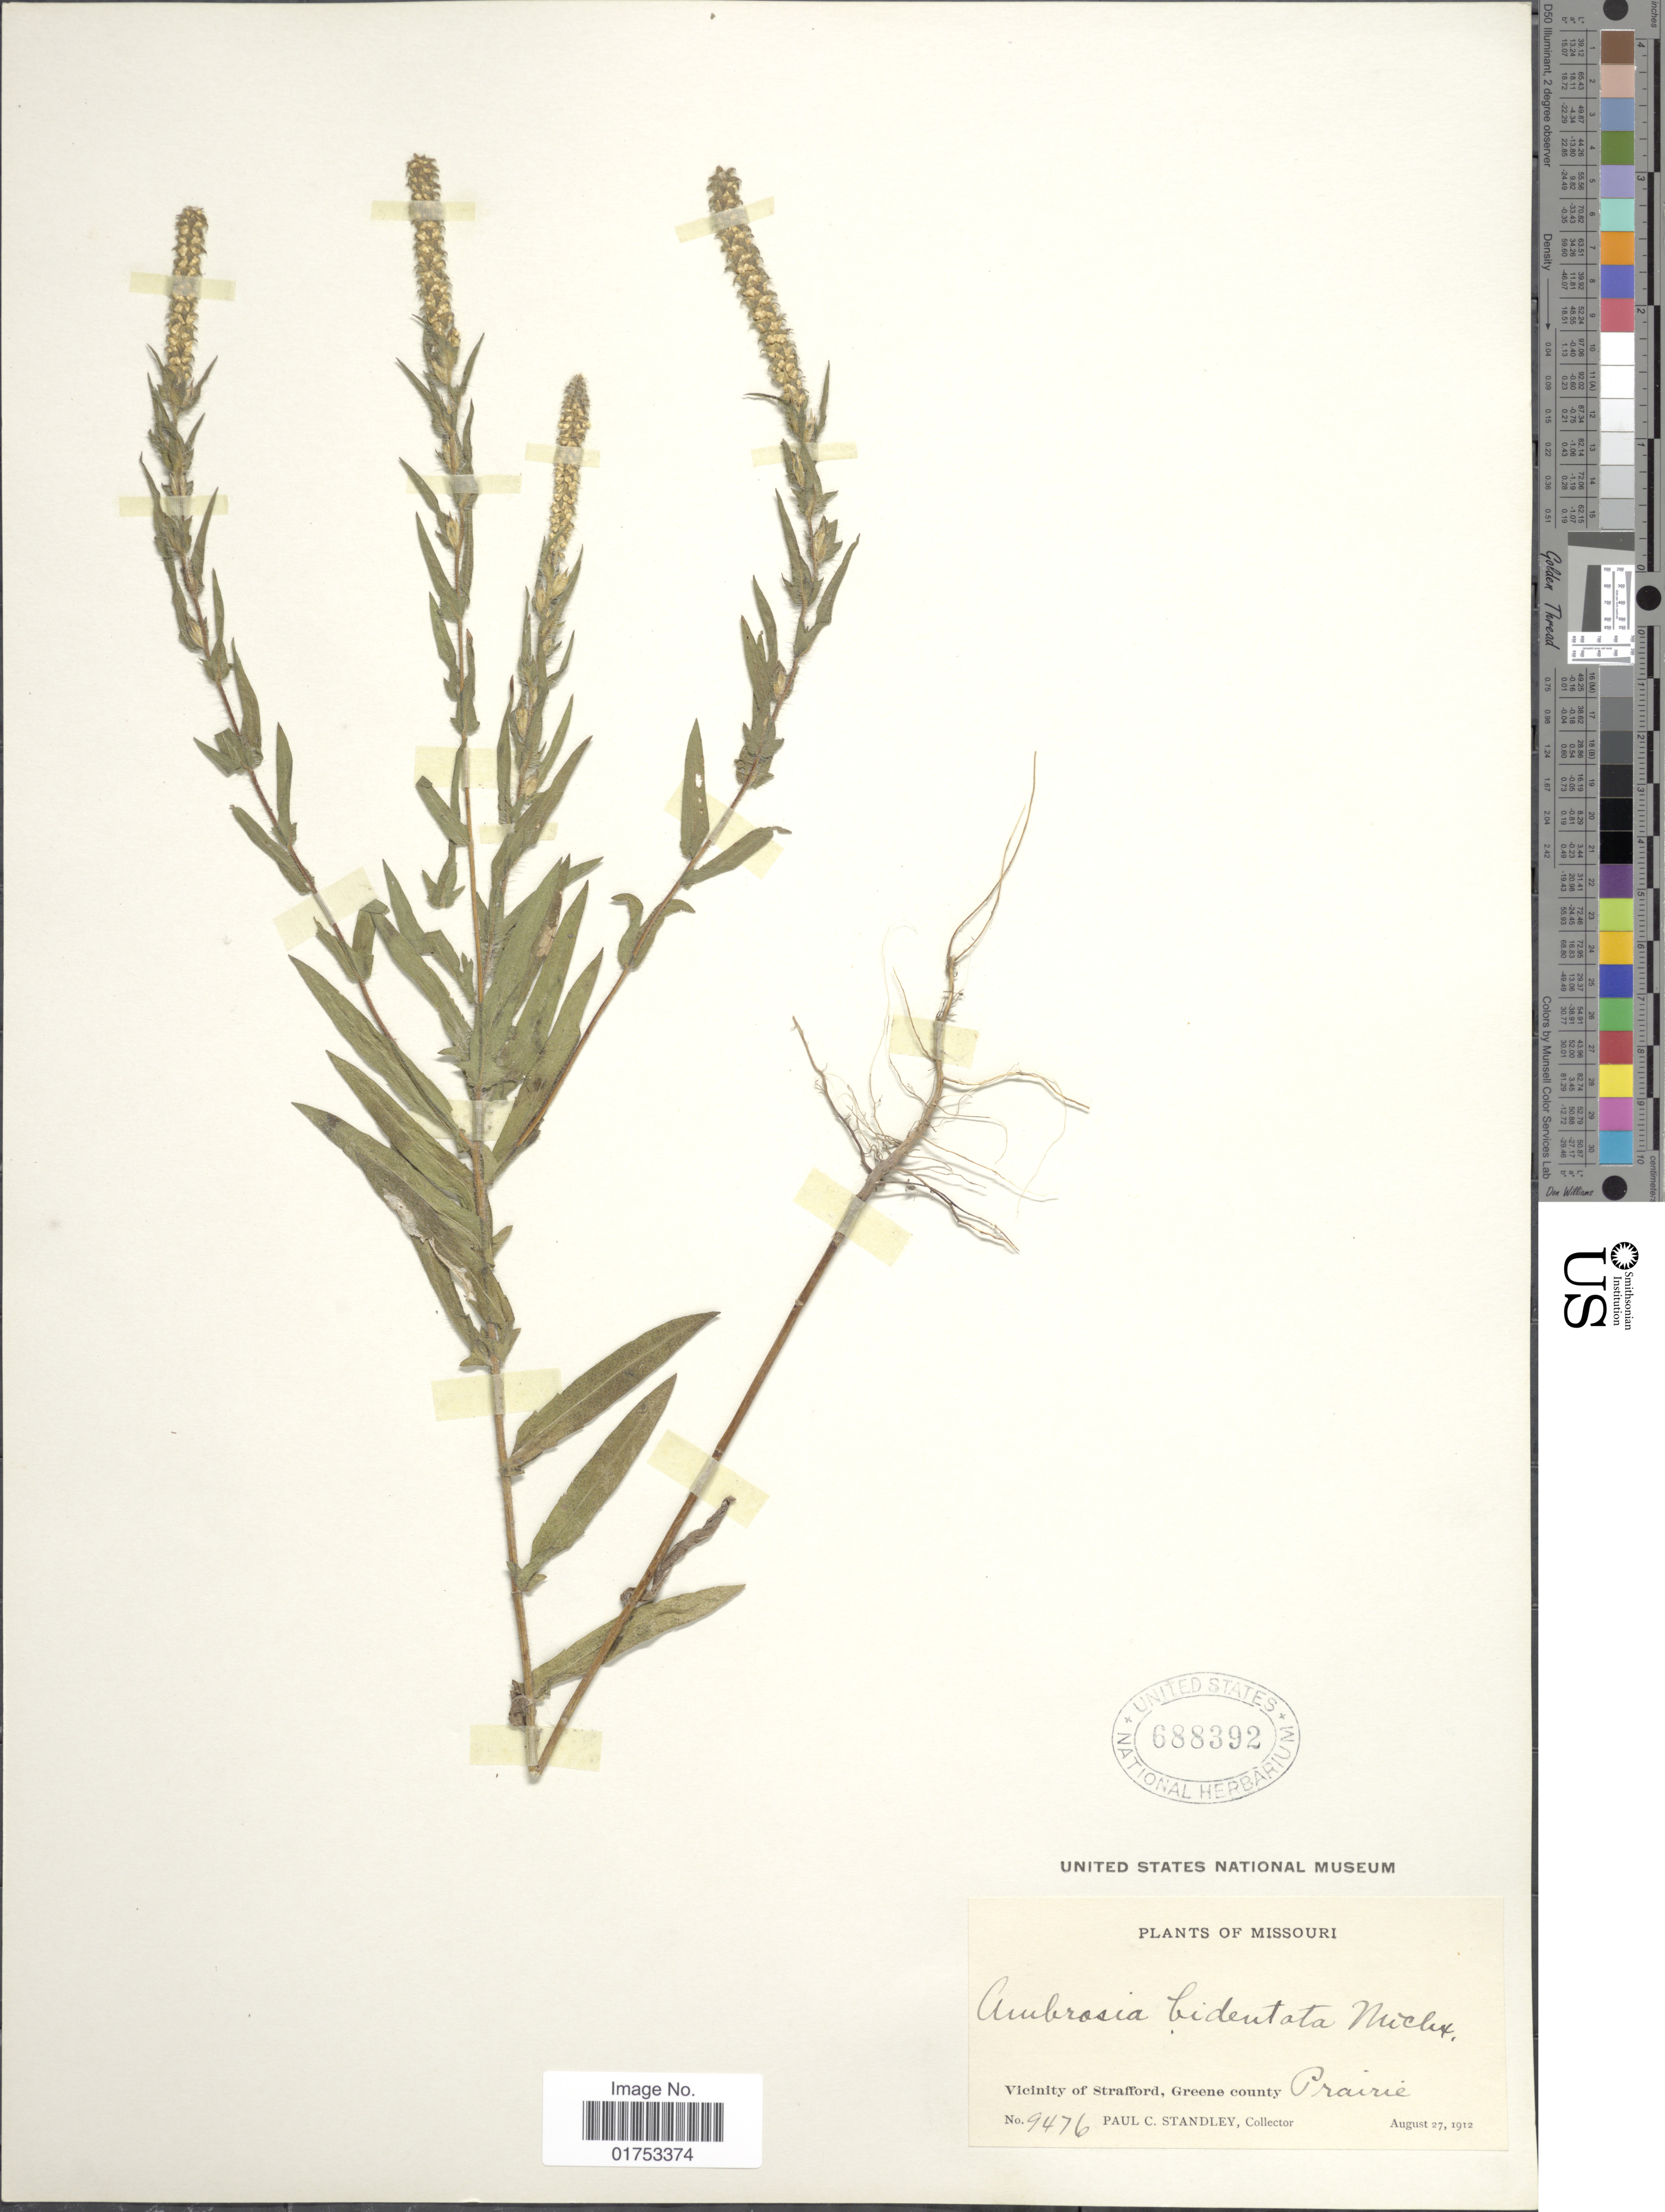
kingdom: Plantae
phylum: Tracheophyta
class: Magnoliopsida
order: Asterales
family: Asteraceae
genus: Ambrosia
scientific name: Ambrosia bidentata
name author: Michx.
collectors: P. C. Standley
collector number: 9476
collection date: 1912-08-27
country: United States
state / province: Missouri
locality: Vicinity of Strafford, Greene County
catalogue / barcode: US 688392